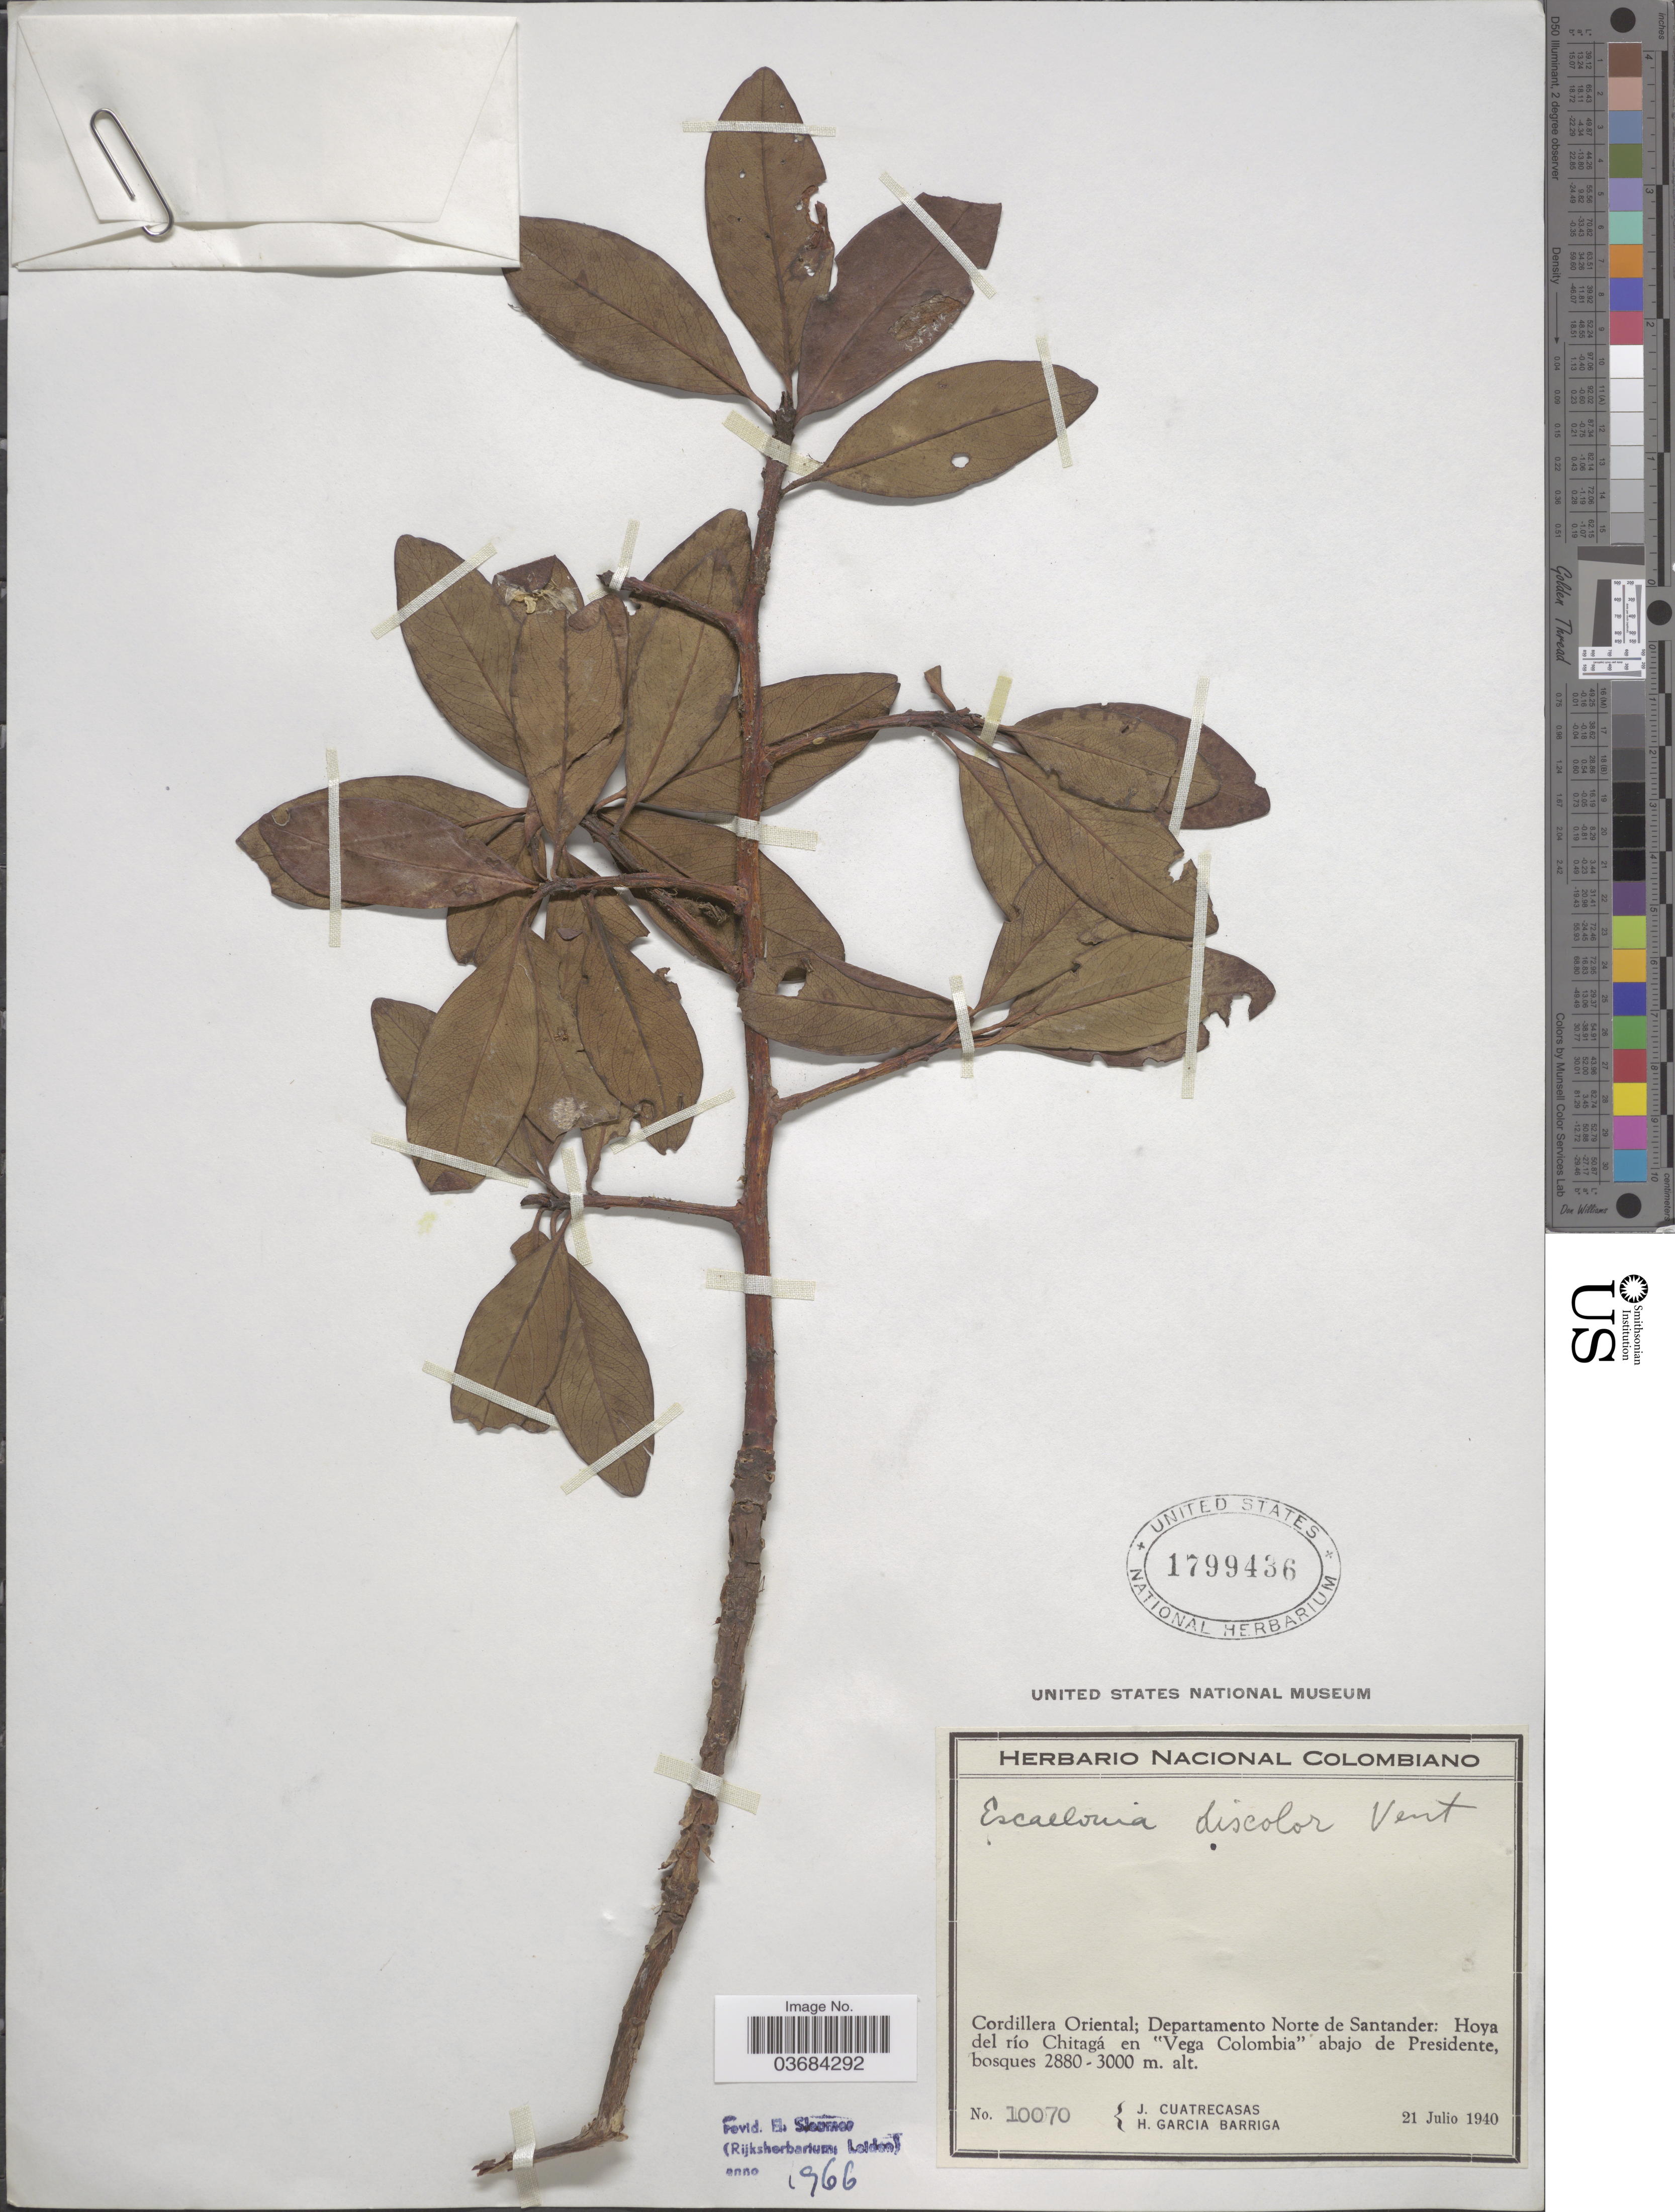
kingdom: Plantae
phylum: Tracheophyta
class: Magnoliopsida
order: Escalloniales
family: Escalloniaceae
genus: Escallonia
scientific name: Escallonia discolor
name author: Vent.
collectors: J. Cuatrecasas & H. García Barriga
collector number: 10070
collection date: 1940-07-21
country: Colombia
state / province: Norte de Santander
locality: Cordillera Oriental, Departamento Norte de Santander; Hoya del río Chitagá en "Vega Colombia" abajo de Presidente.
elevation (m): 2880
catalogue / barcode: US 1799436